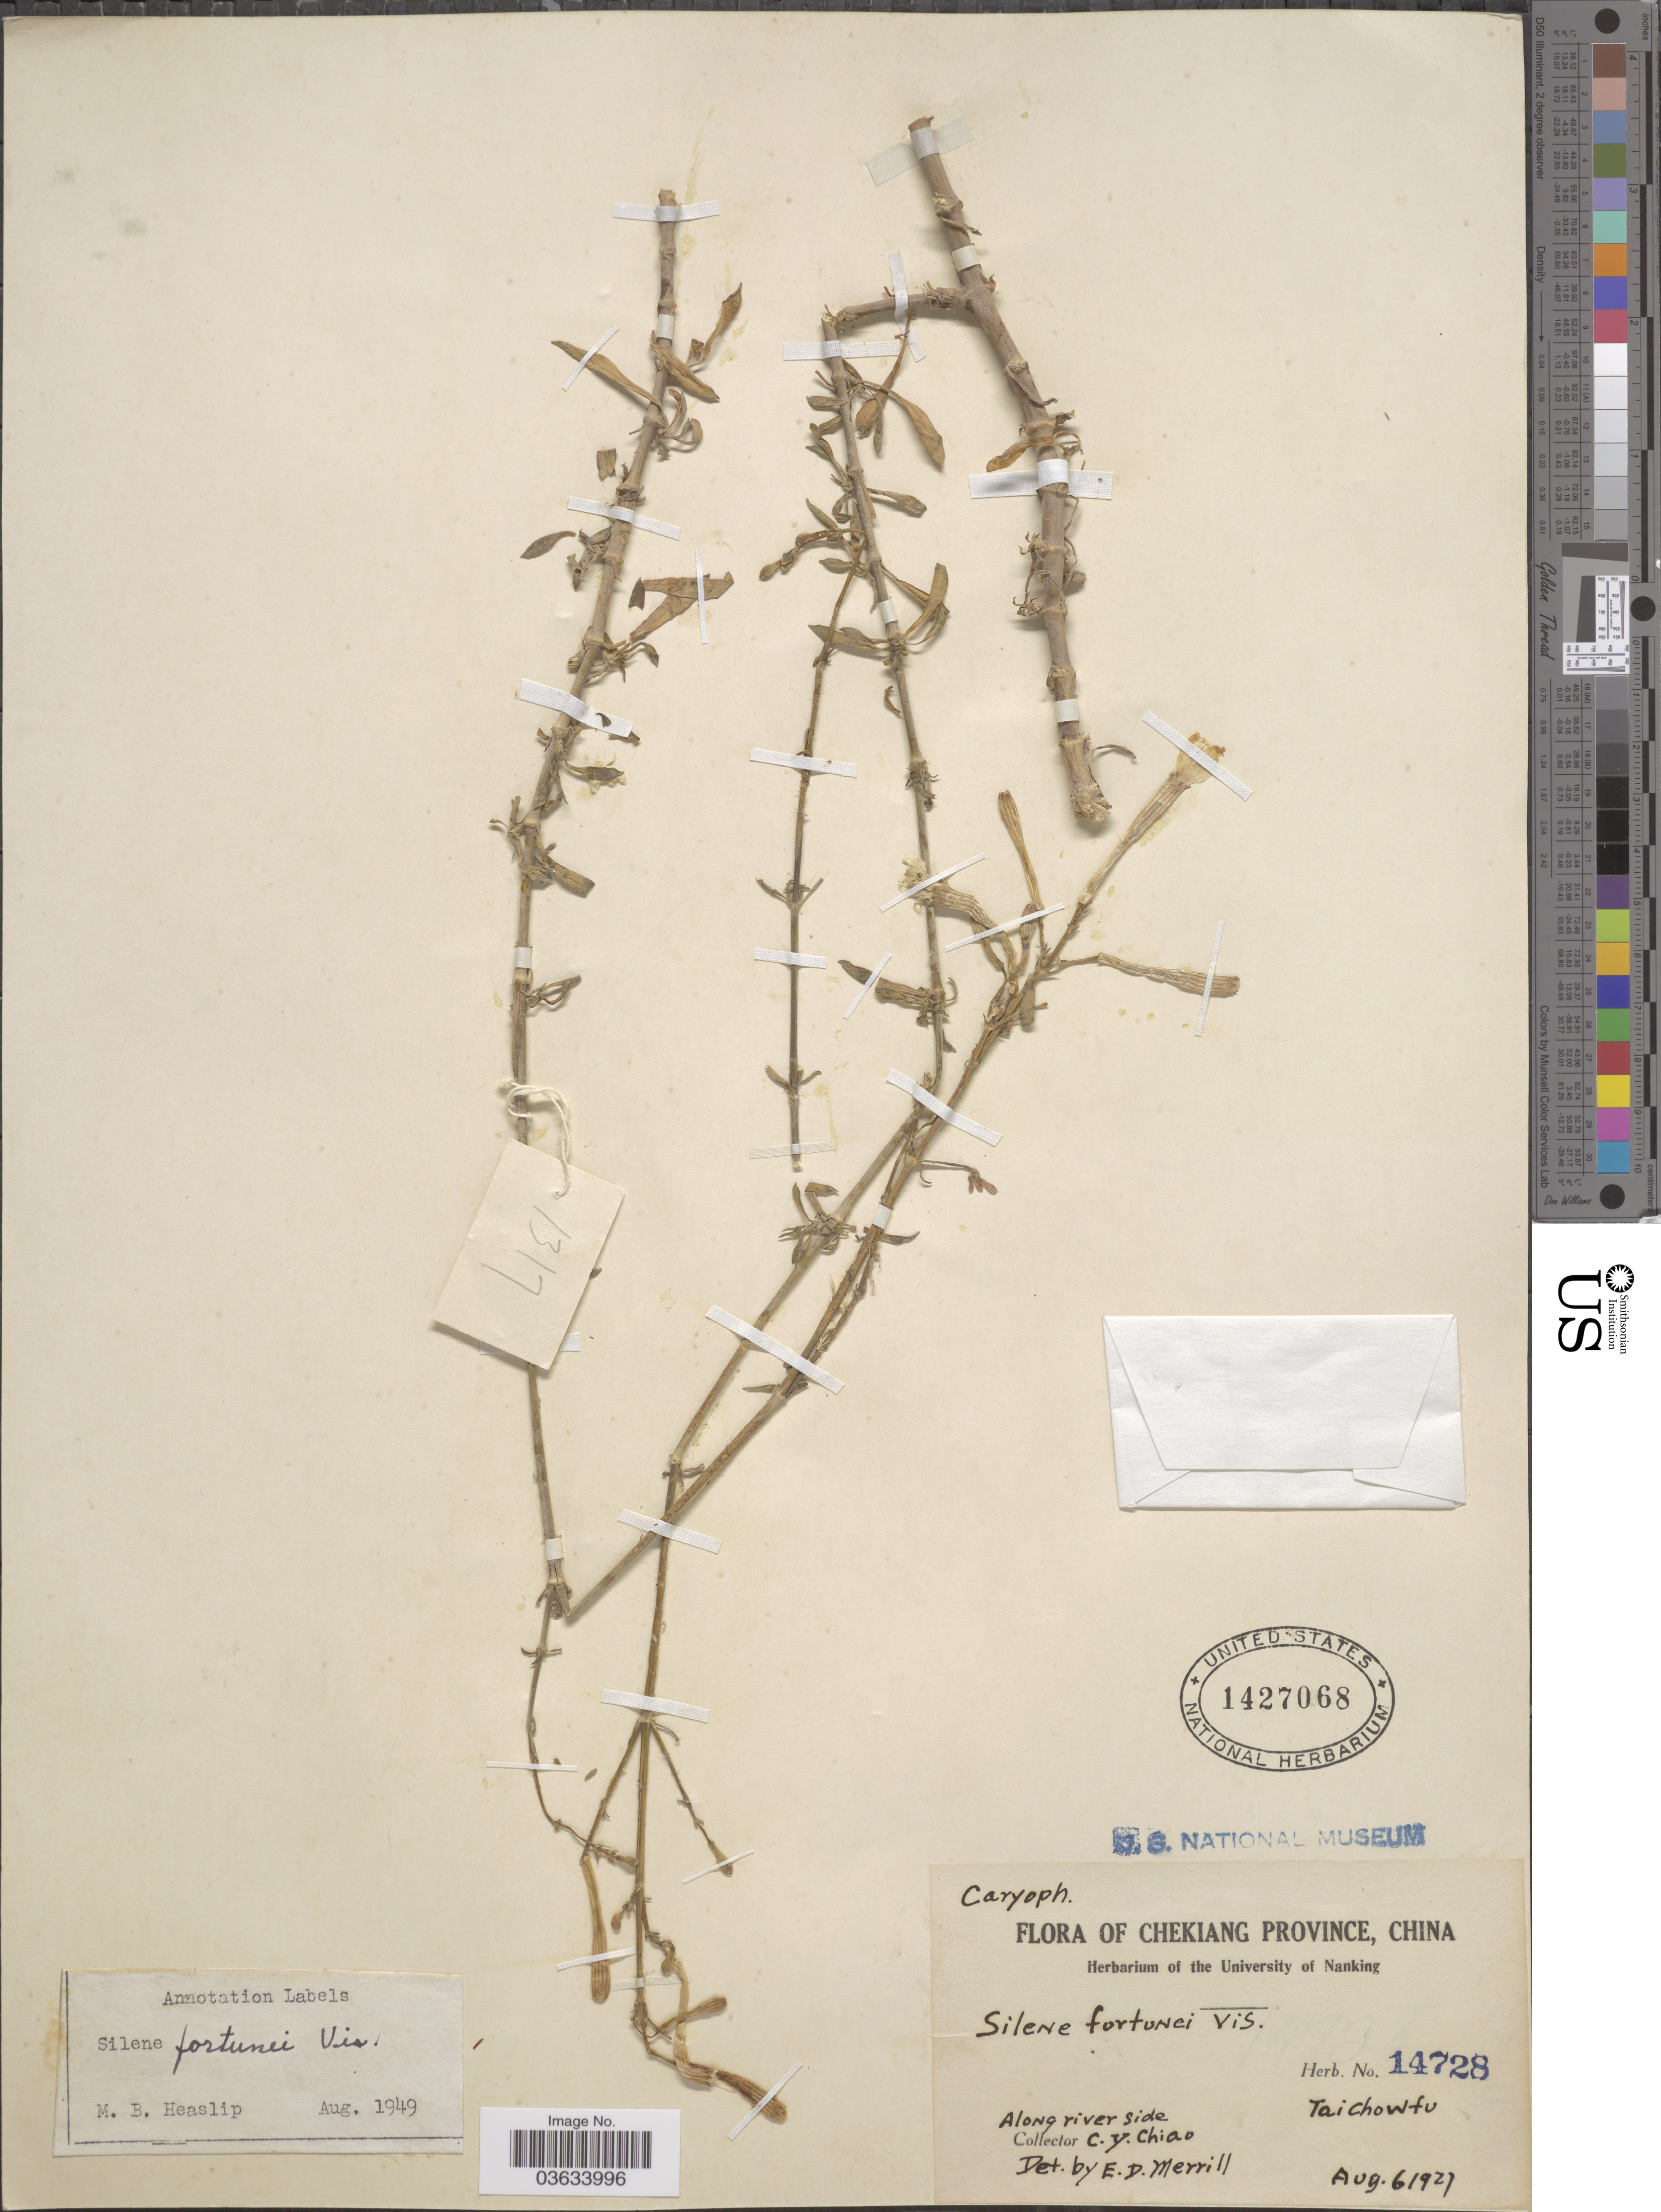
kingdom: Plantae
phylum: Tracheophyta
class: Magnoliopsida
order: Caryophyllales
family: Caryophyllaceae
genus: Silene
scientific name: Silene fortunei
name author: Vis.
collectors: C. Y. Chiao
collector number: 14728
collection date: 1927-08-06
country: China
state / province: Zhejiang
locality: Chekiang Province. Along river side. Taichowfu.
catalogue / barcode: US 1427068